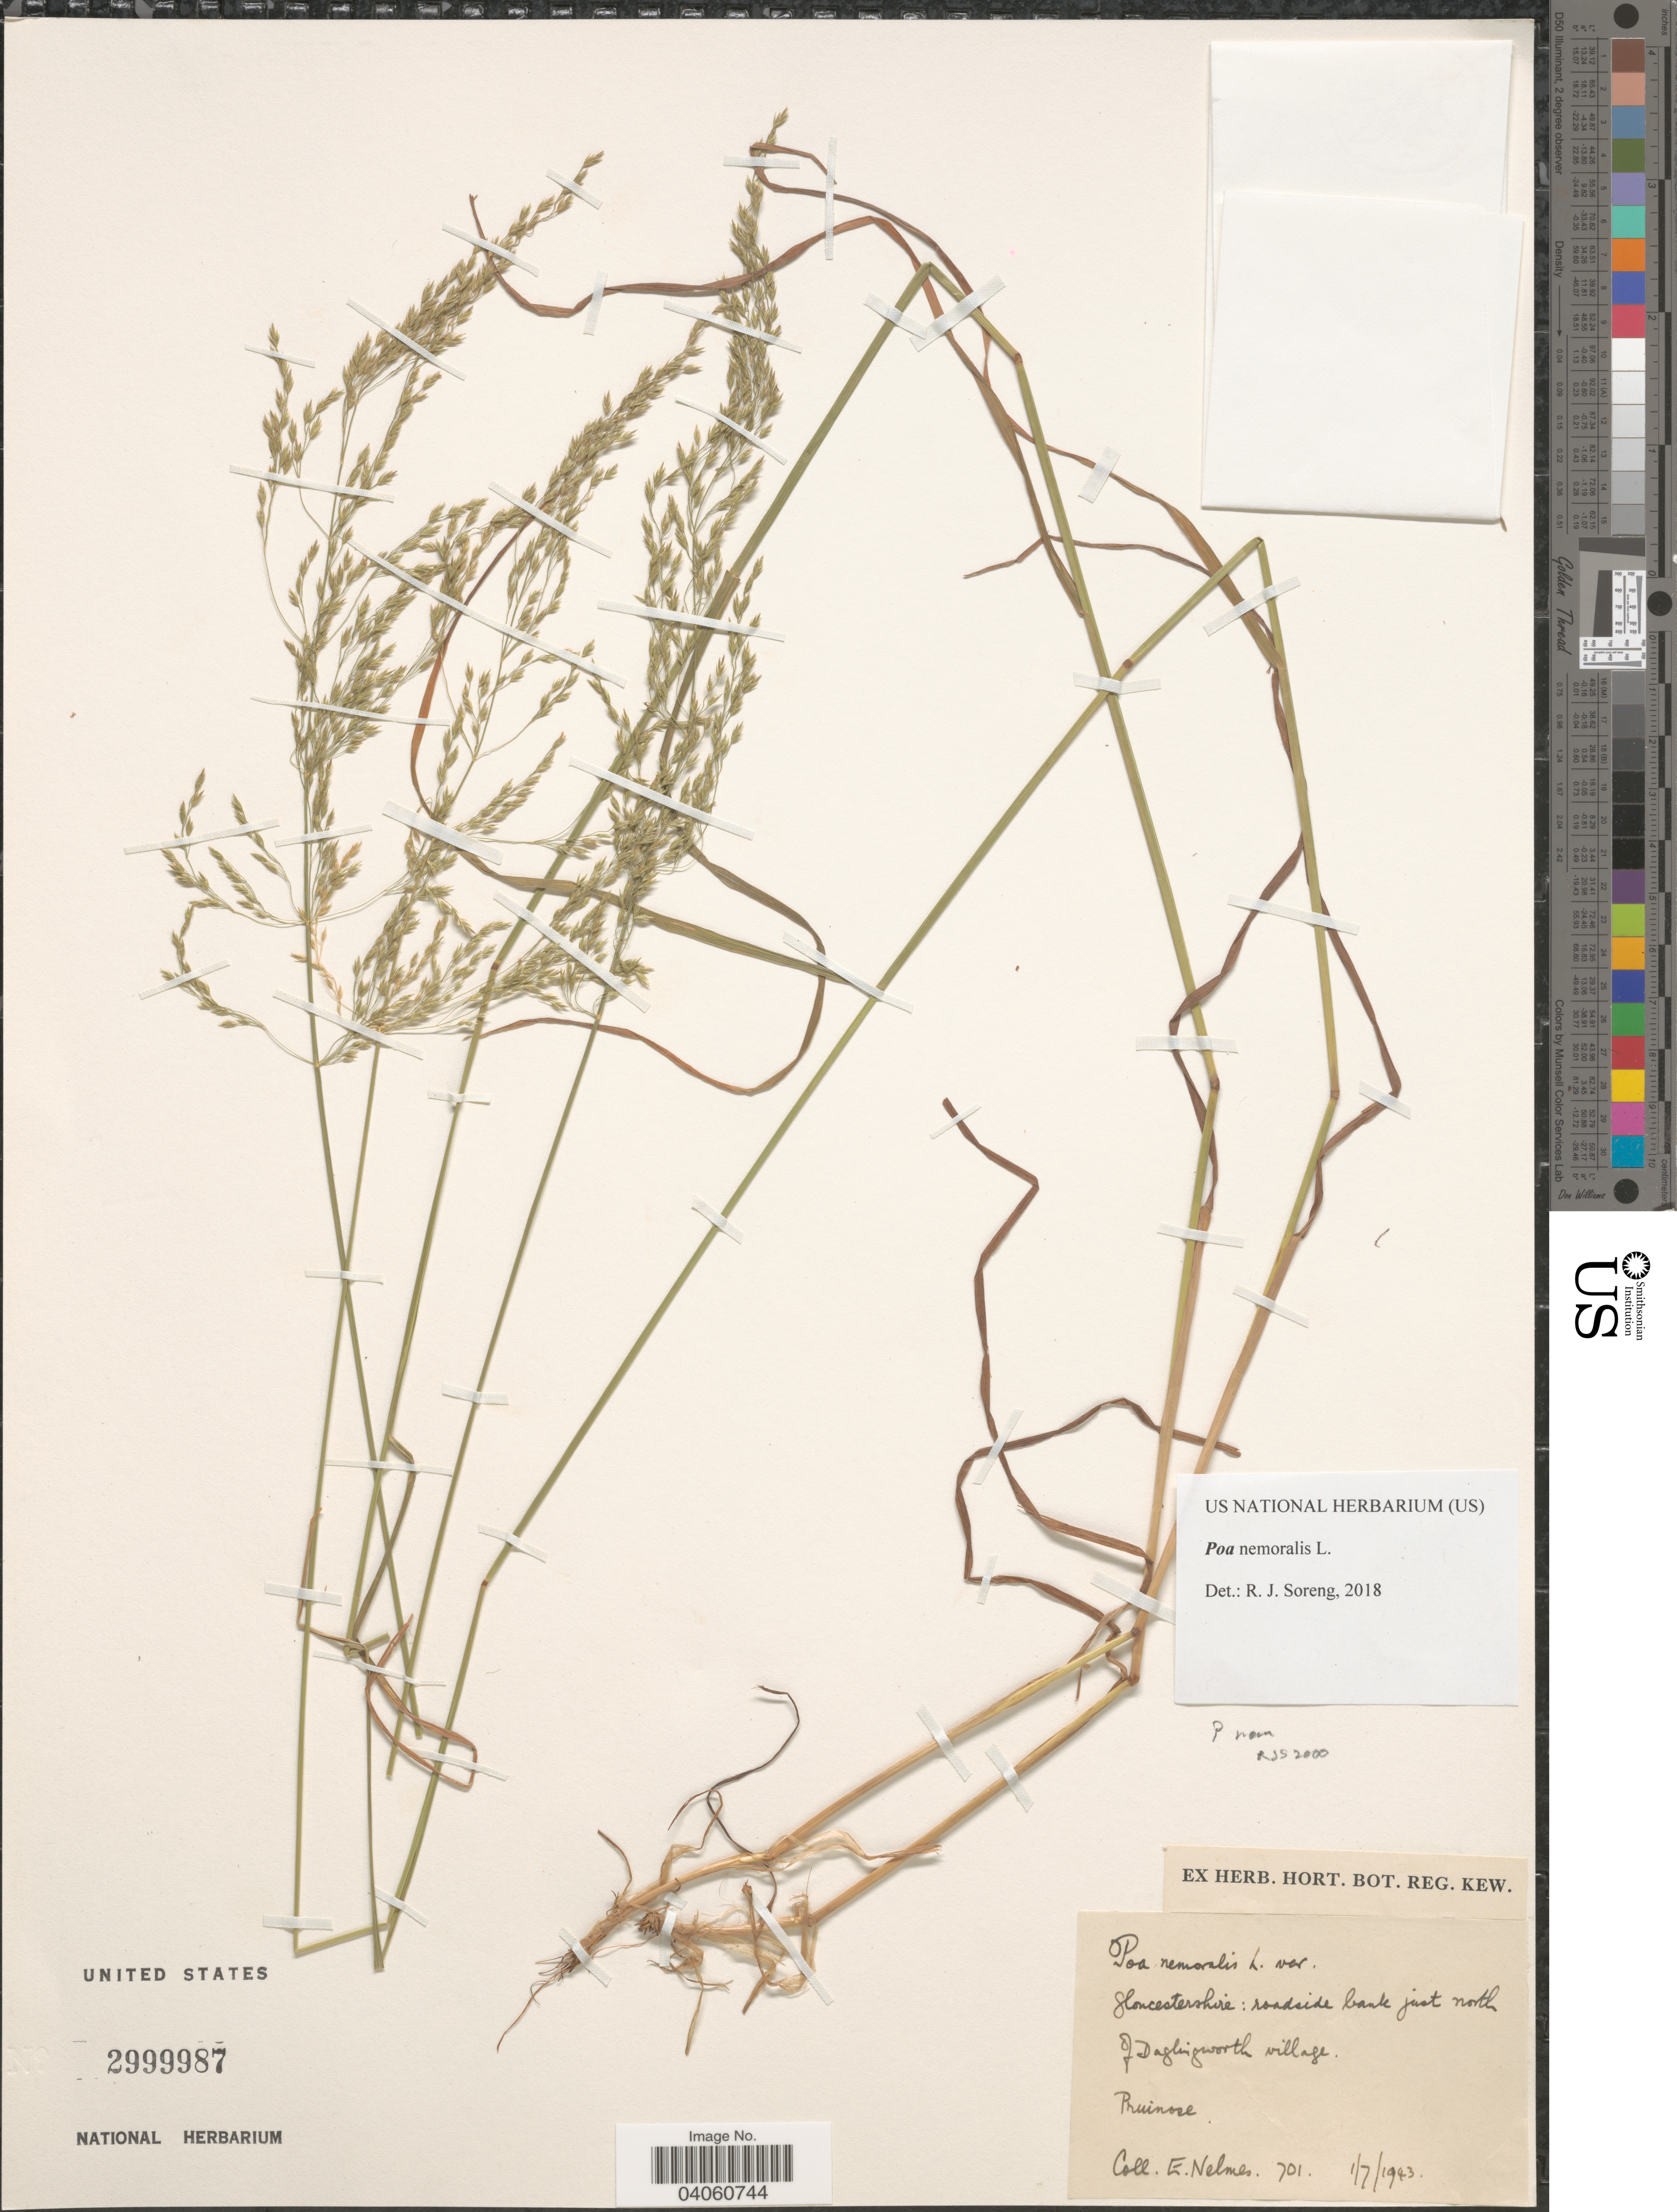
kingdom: Plantae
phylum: Tracheophyta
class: Liliopsida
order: Poales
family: Poaceae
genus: Poa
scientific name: Poa nemoralis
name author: L.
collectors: E. Nelmes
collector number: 701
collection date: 1943-07-01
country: United Kingdom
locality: Gloucestershire: roadside bank just north of Daglingworth village.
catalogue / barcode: US 2999987